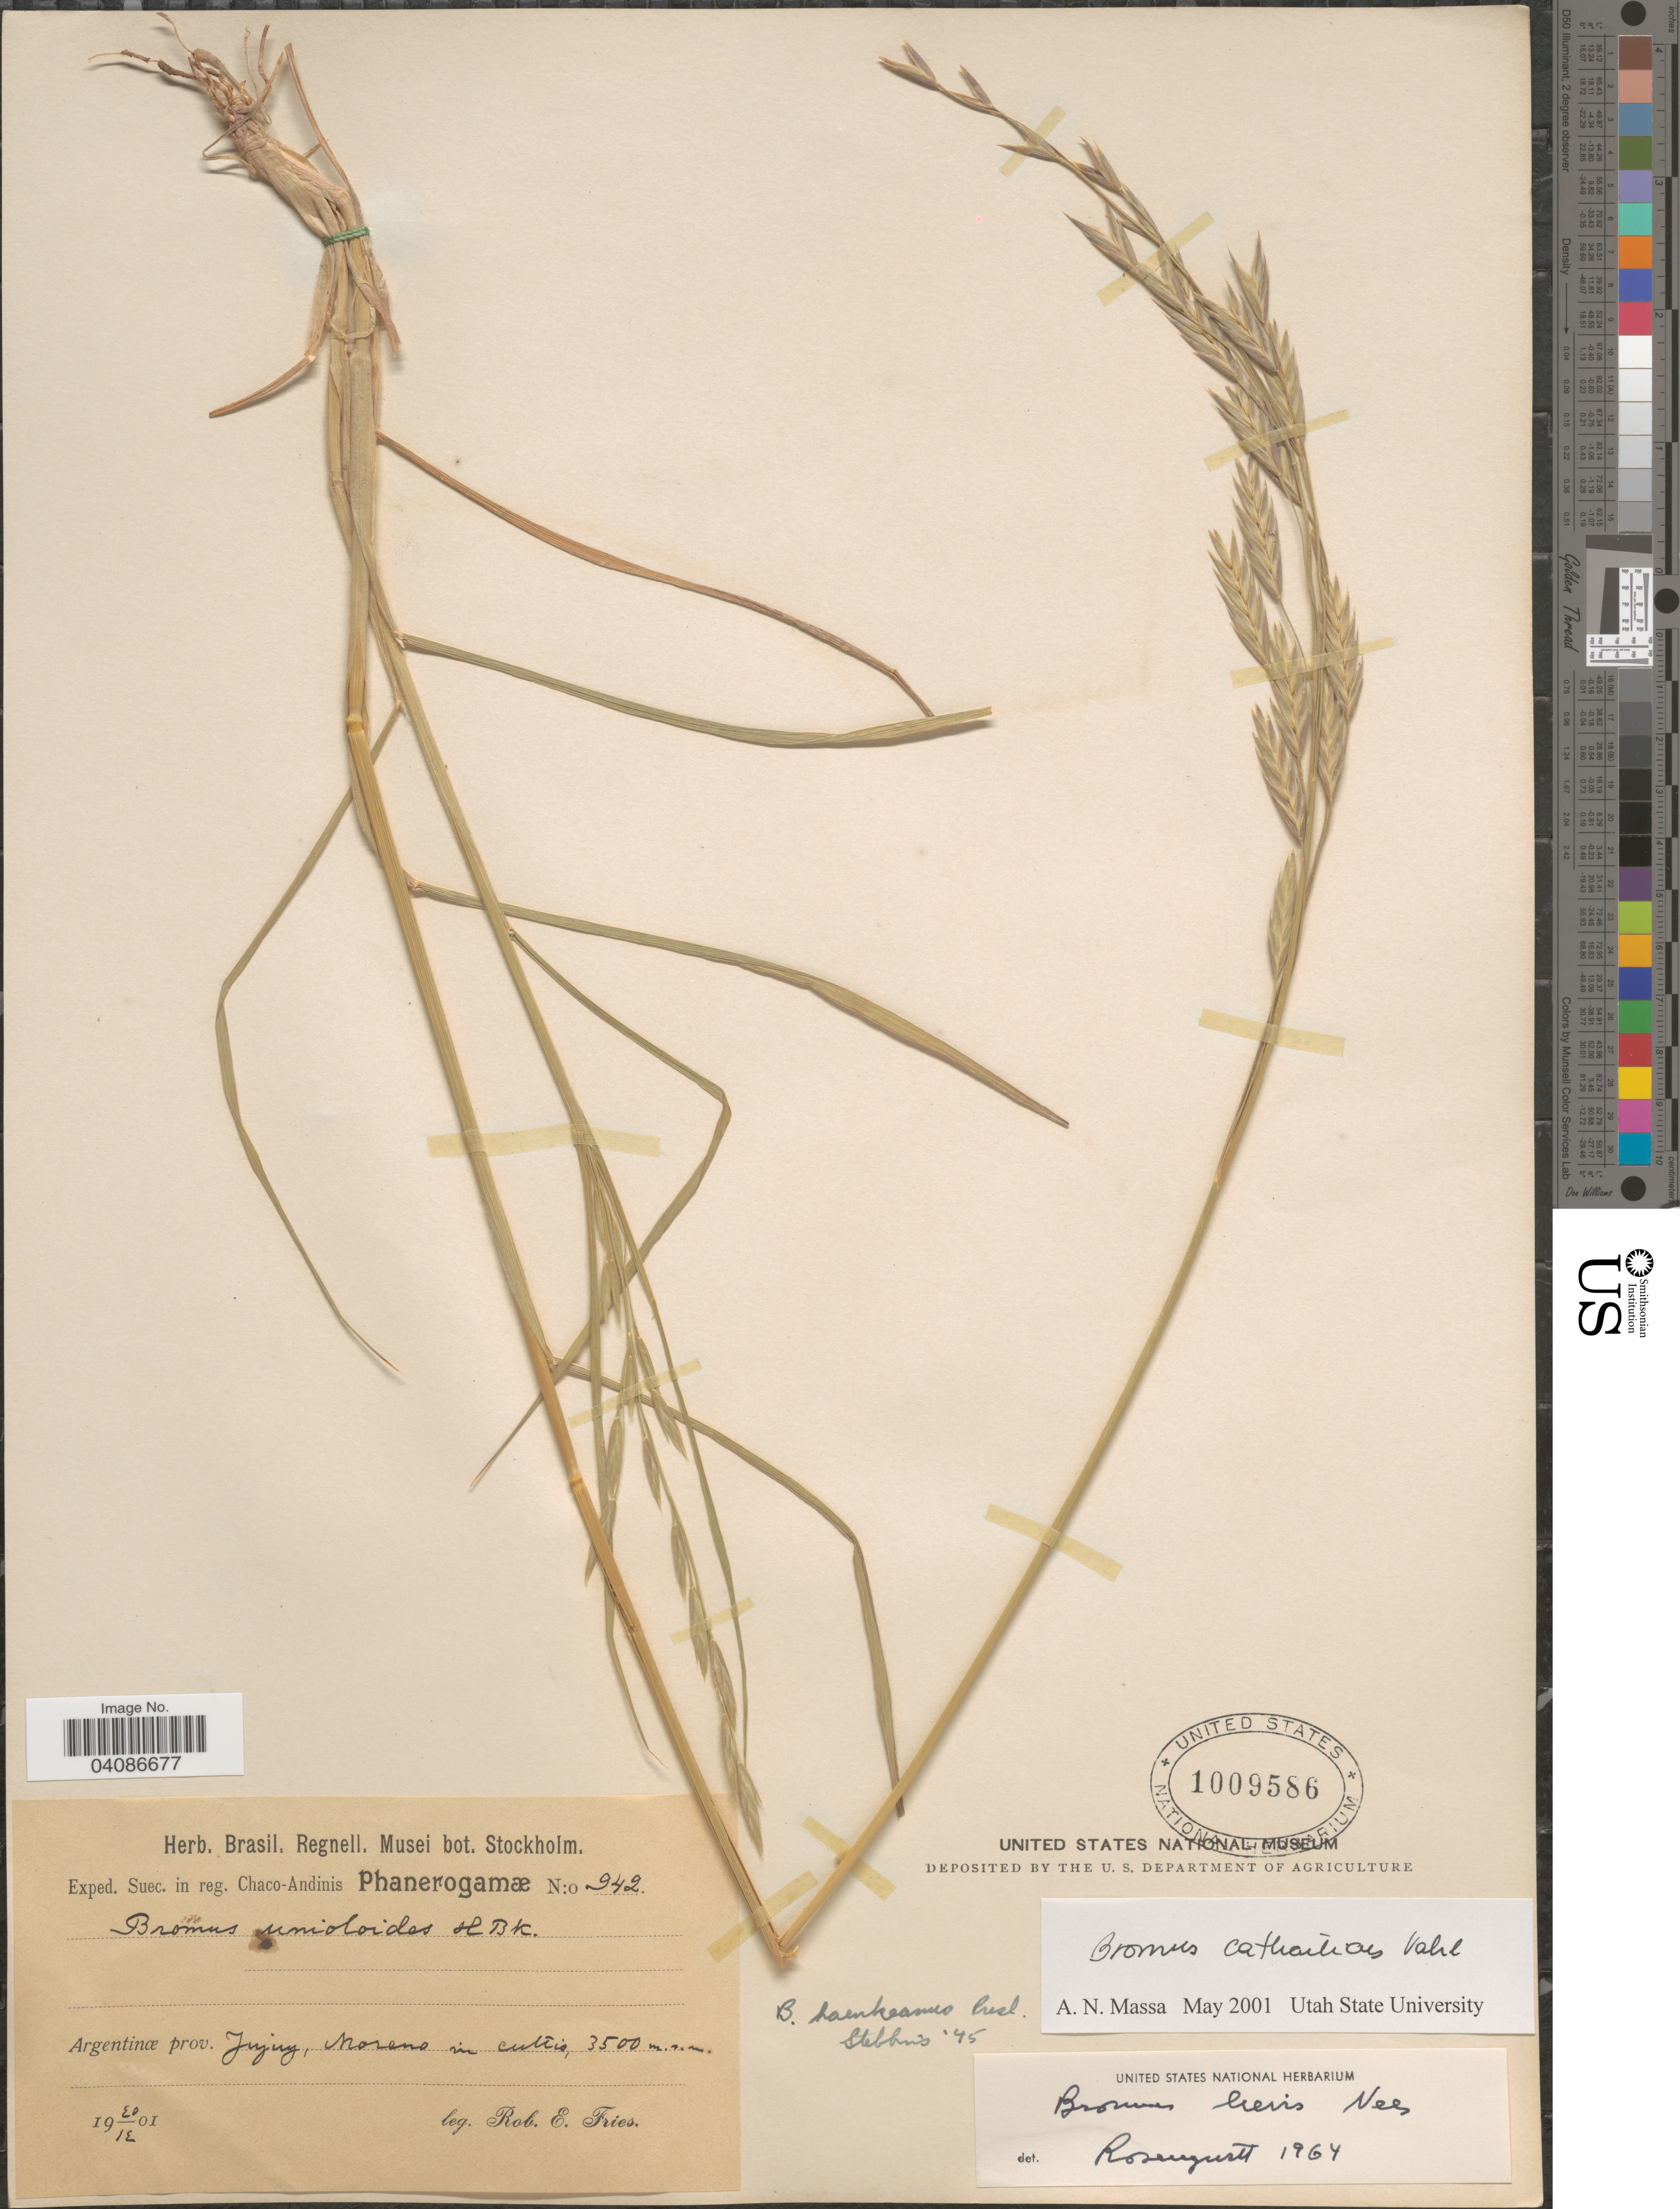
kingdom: Plantae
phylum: Tracheophyta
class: Liliopsida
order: Poales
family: Poaceae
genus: Bromus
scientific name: Bromus catharticus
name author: Vahl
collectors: R. E. Fries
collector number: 942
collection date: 1901-03-31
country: Argentina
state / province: Jujuy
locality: Exped. Suec. in reg. Chaco-Andinis Phanerogamæ. Moreno in cultis.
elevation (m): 3500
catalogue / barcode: US 1009586